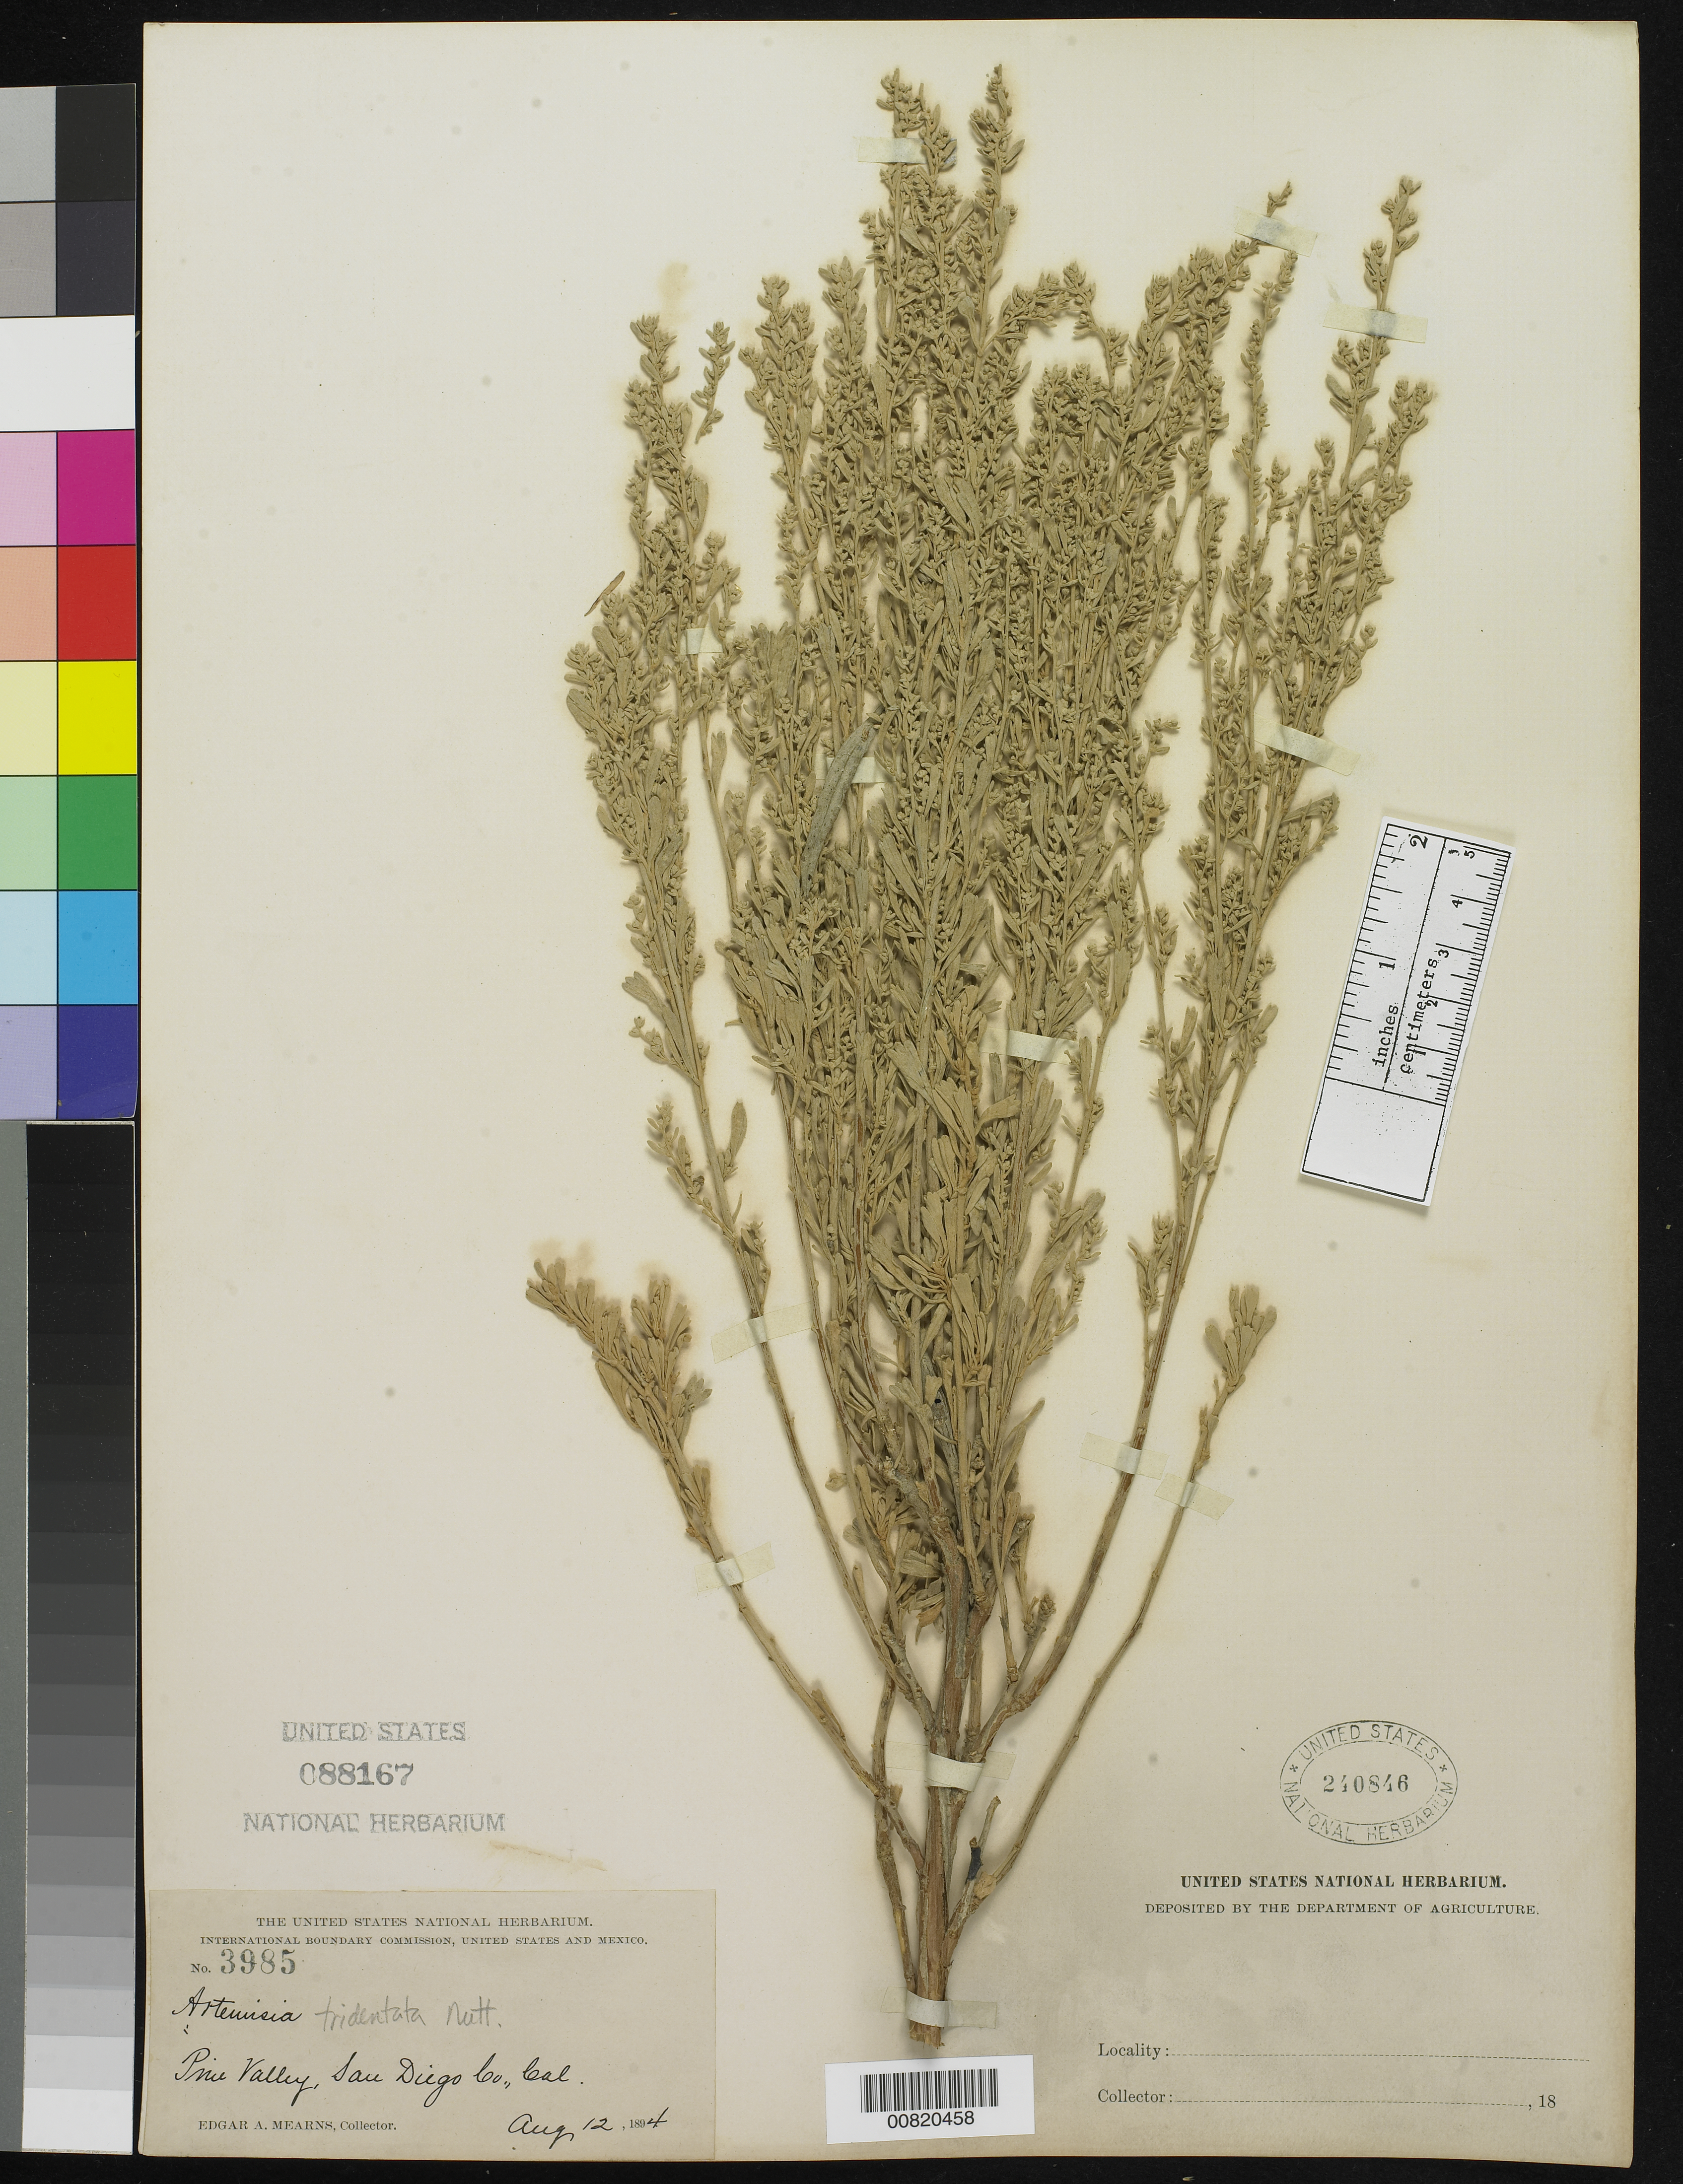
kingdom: Plantae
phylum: Tracheophyta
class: Magnoliopsida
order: Asterales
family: Asteraceae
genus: Artemisia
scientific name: Artemisia tridentata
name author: Nutt.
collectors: E. A. Mearns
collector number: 3985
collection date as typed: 12 Aug 1894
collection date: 1894-08-12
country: United States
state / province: California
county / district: San Diego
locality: Pine Valley, San Diego County, California.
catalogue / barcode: US 240846